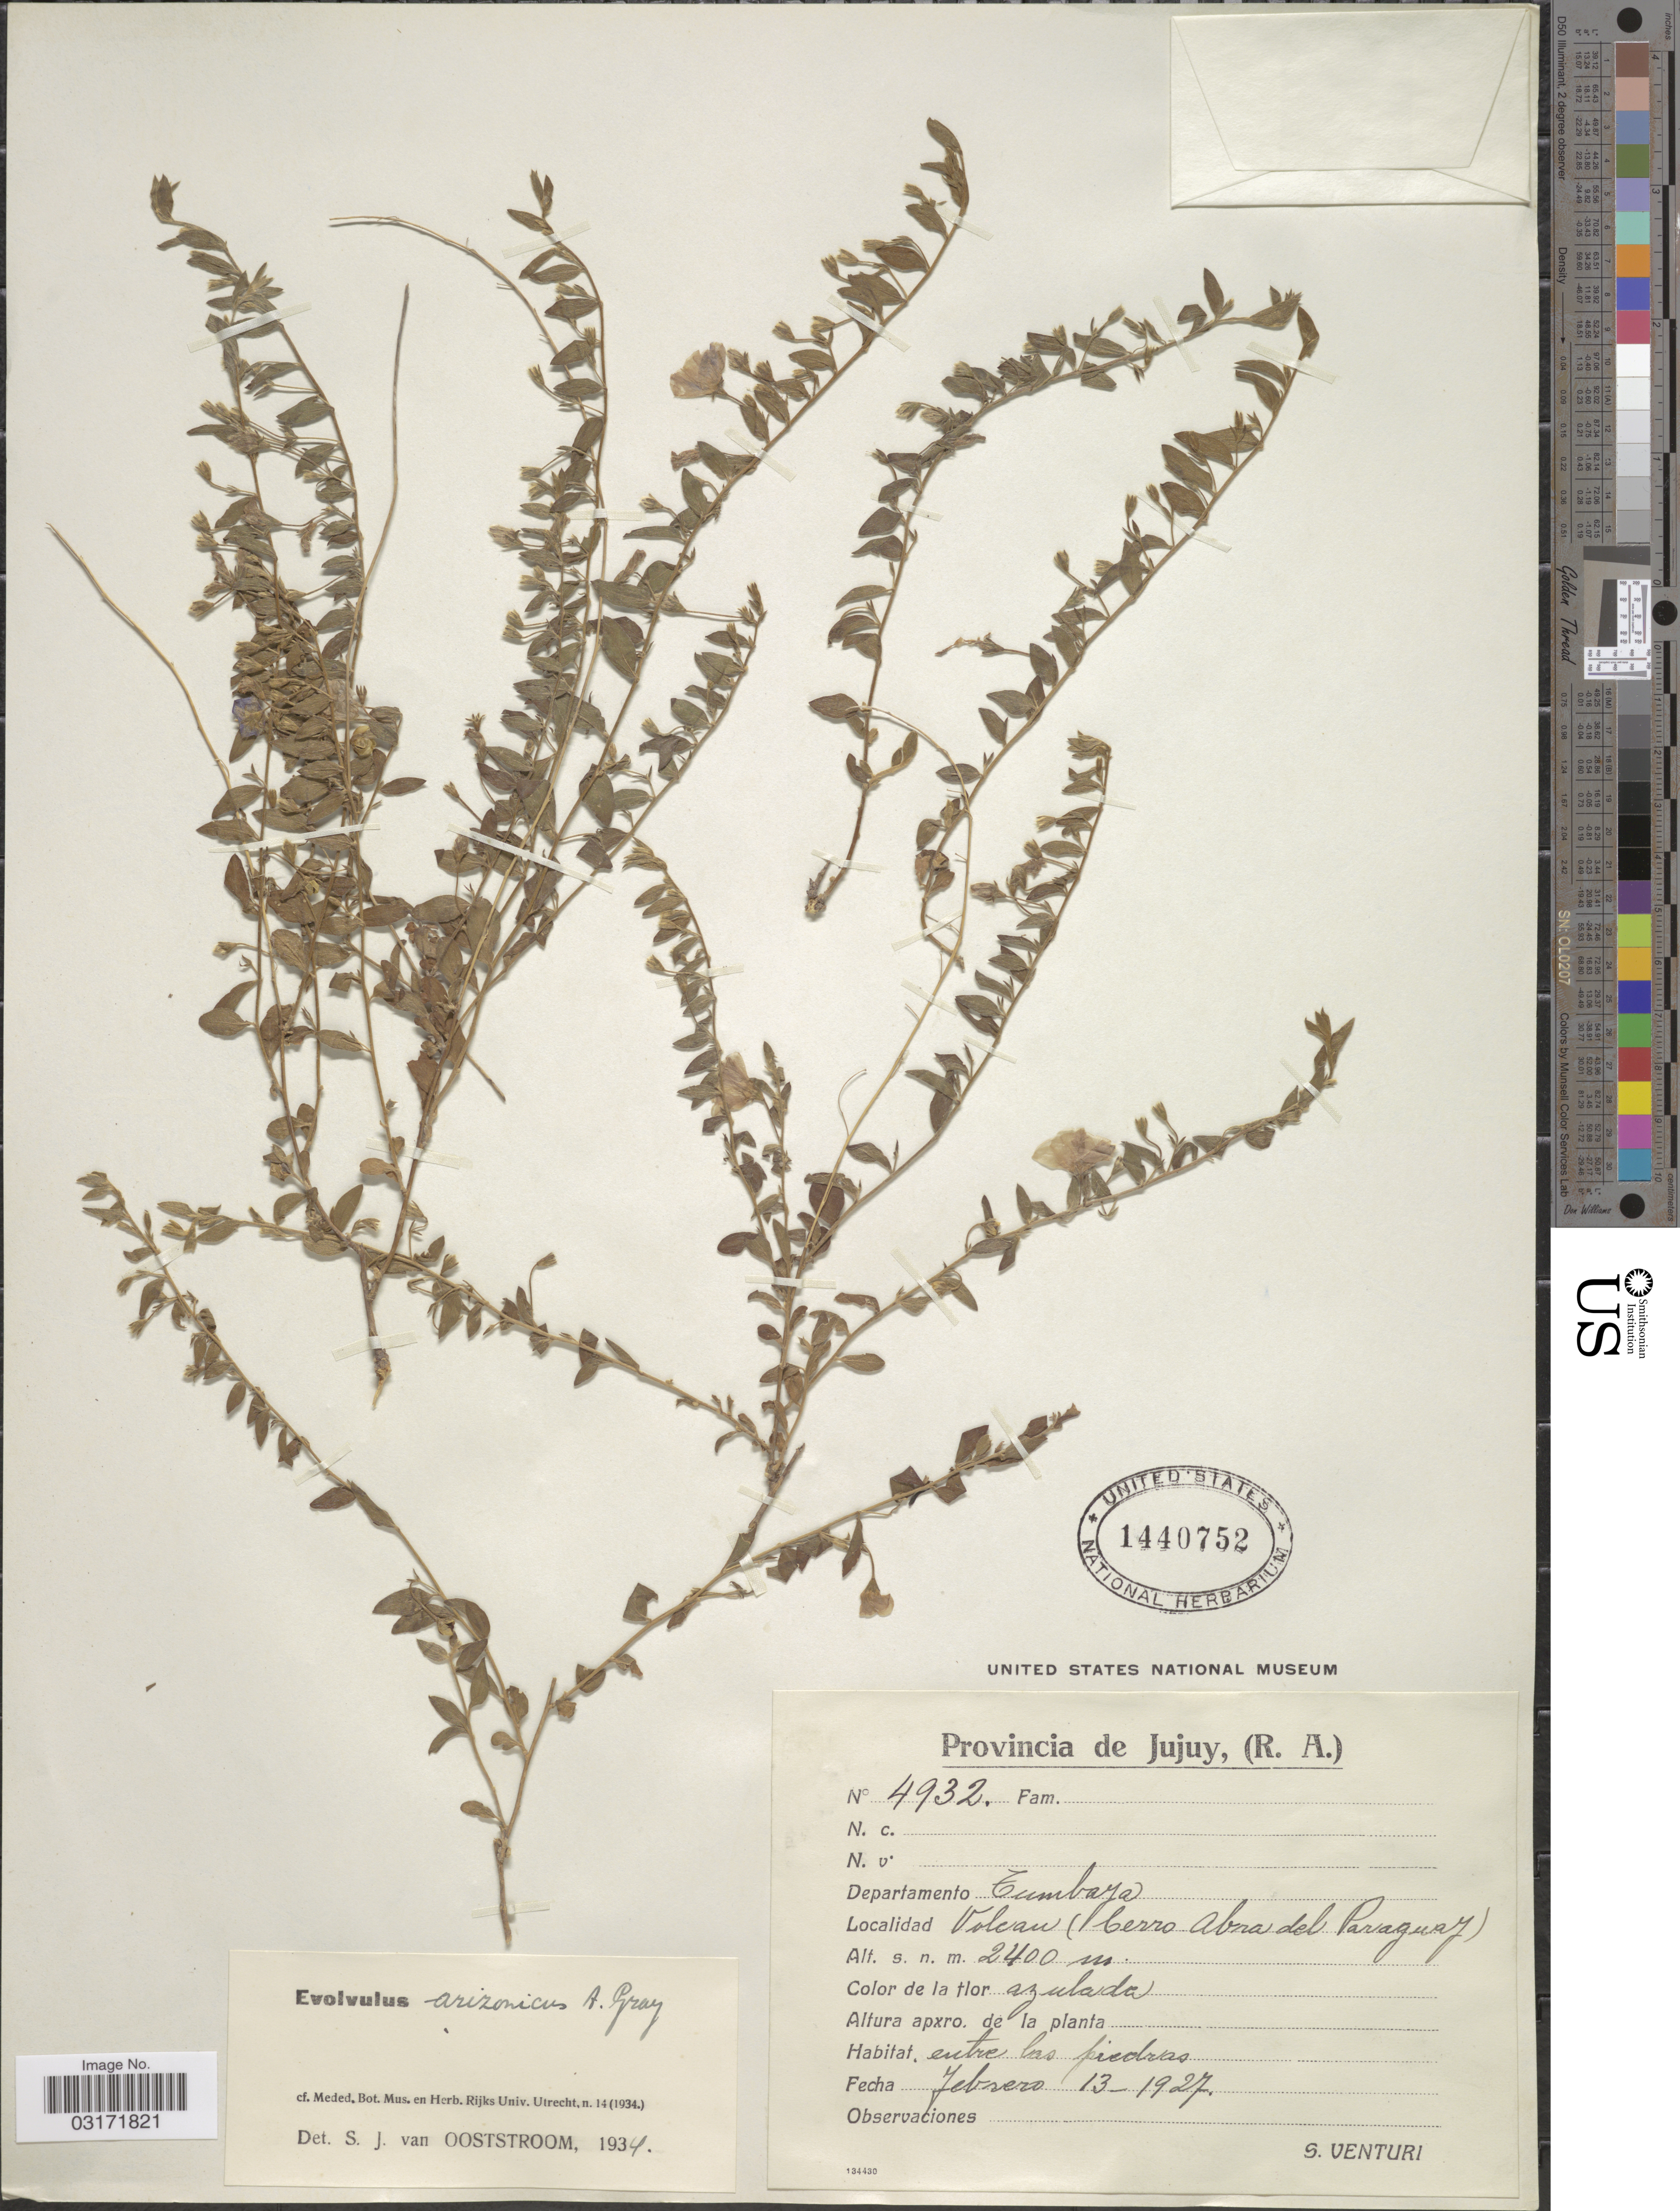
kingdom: Plantae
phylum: Tracheophyta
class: Magnoliopsida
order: Solanales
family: Convolvulaceae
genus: Evolvulus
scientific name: Evolvulus arizonicus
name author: A. Gray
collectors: S. Venturi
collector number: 4932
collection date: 1927-02-13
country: Argentina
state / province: Jujuy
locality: Departamento Tumbaya, Volcan (Cerro abra del Paraguay).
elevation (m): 2400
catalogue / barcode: US 1440752